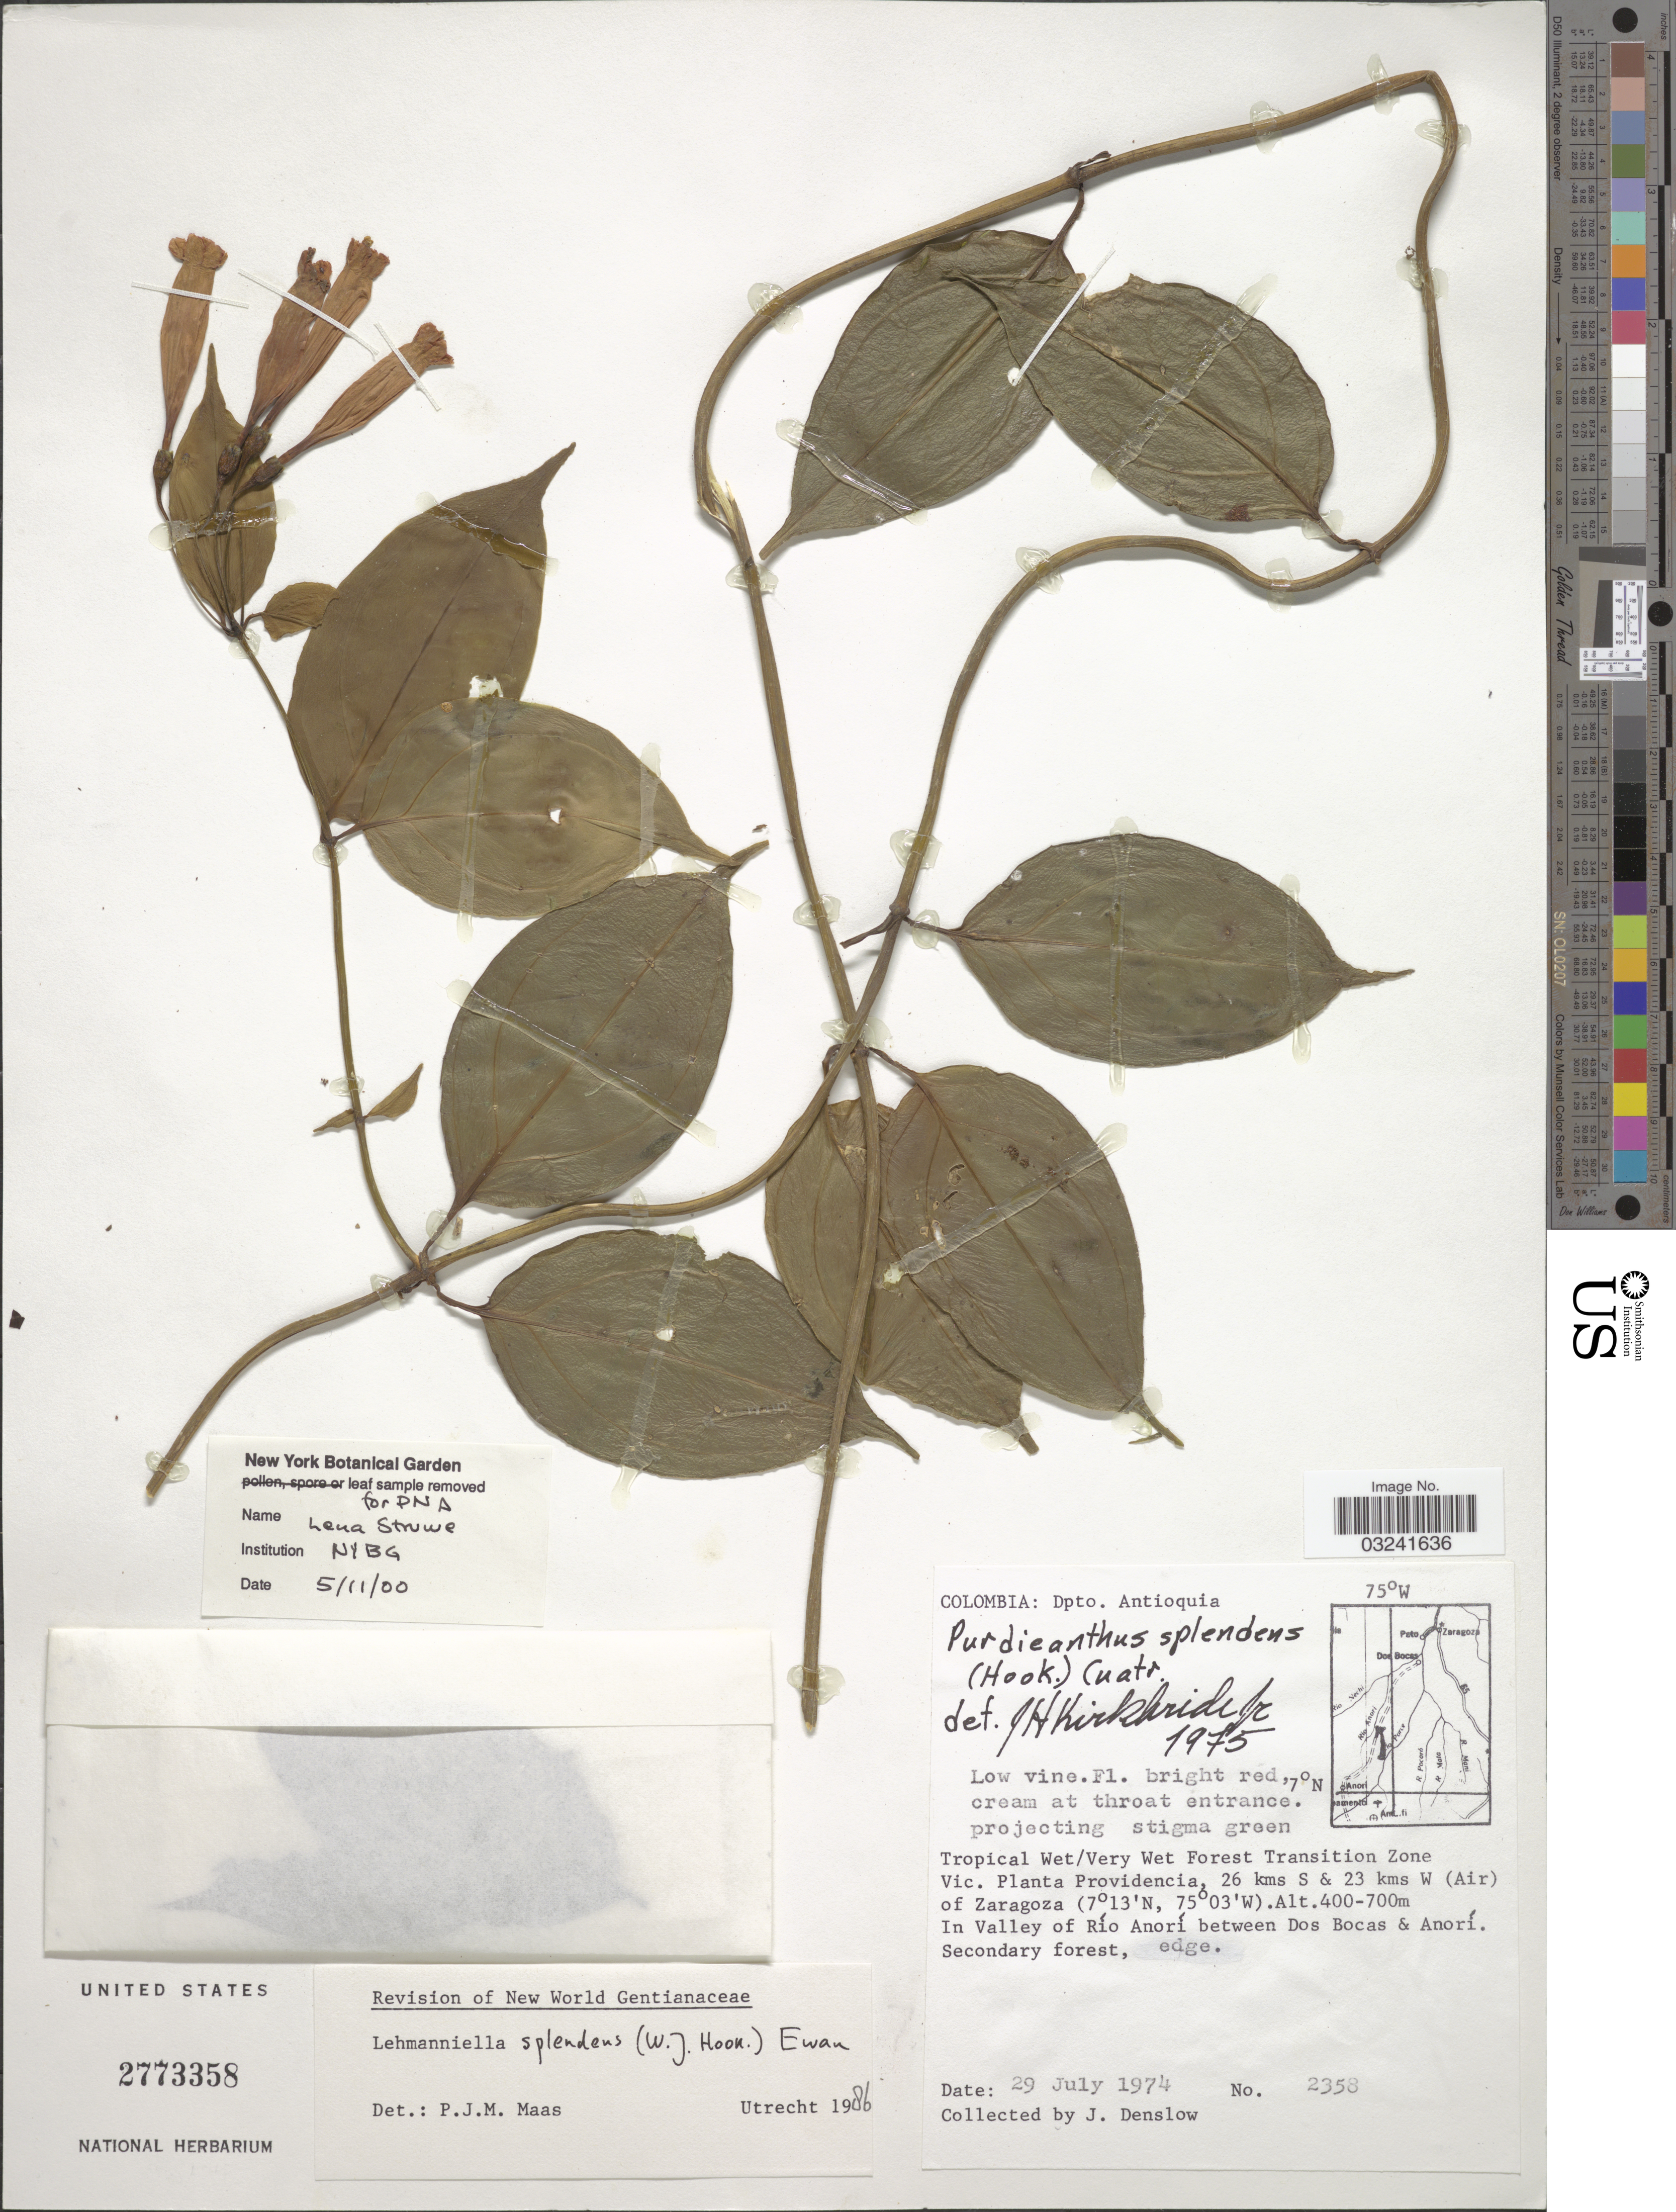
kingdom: Plantae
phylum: Tracheophyta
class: Magnoliopsida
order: Gentianales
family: Gentianaceae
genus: Lehmanniella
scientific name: Lehmanniella splendens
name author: (Hook.) Ewan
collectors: J. Denslow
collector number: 2358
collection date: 1974-07-29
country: Colombia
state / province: Antioquia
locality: Tropical Wet/Very Wet Forest Transition Zone Vic. Planta Providencia, 26 kms S & 23 kms W (Air) of Zaragoza, In Valley of Río Anorí between Dos Bocas & Anorí.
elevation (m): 400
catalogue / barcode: US 2773358